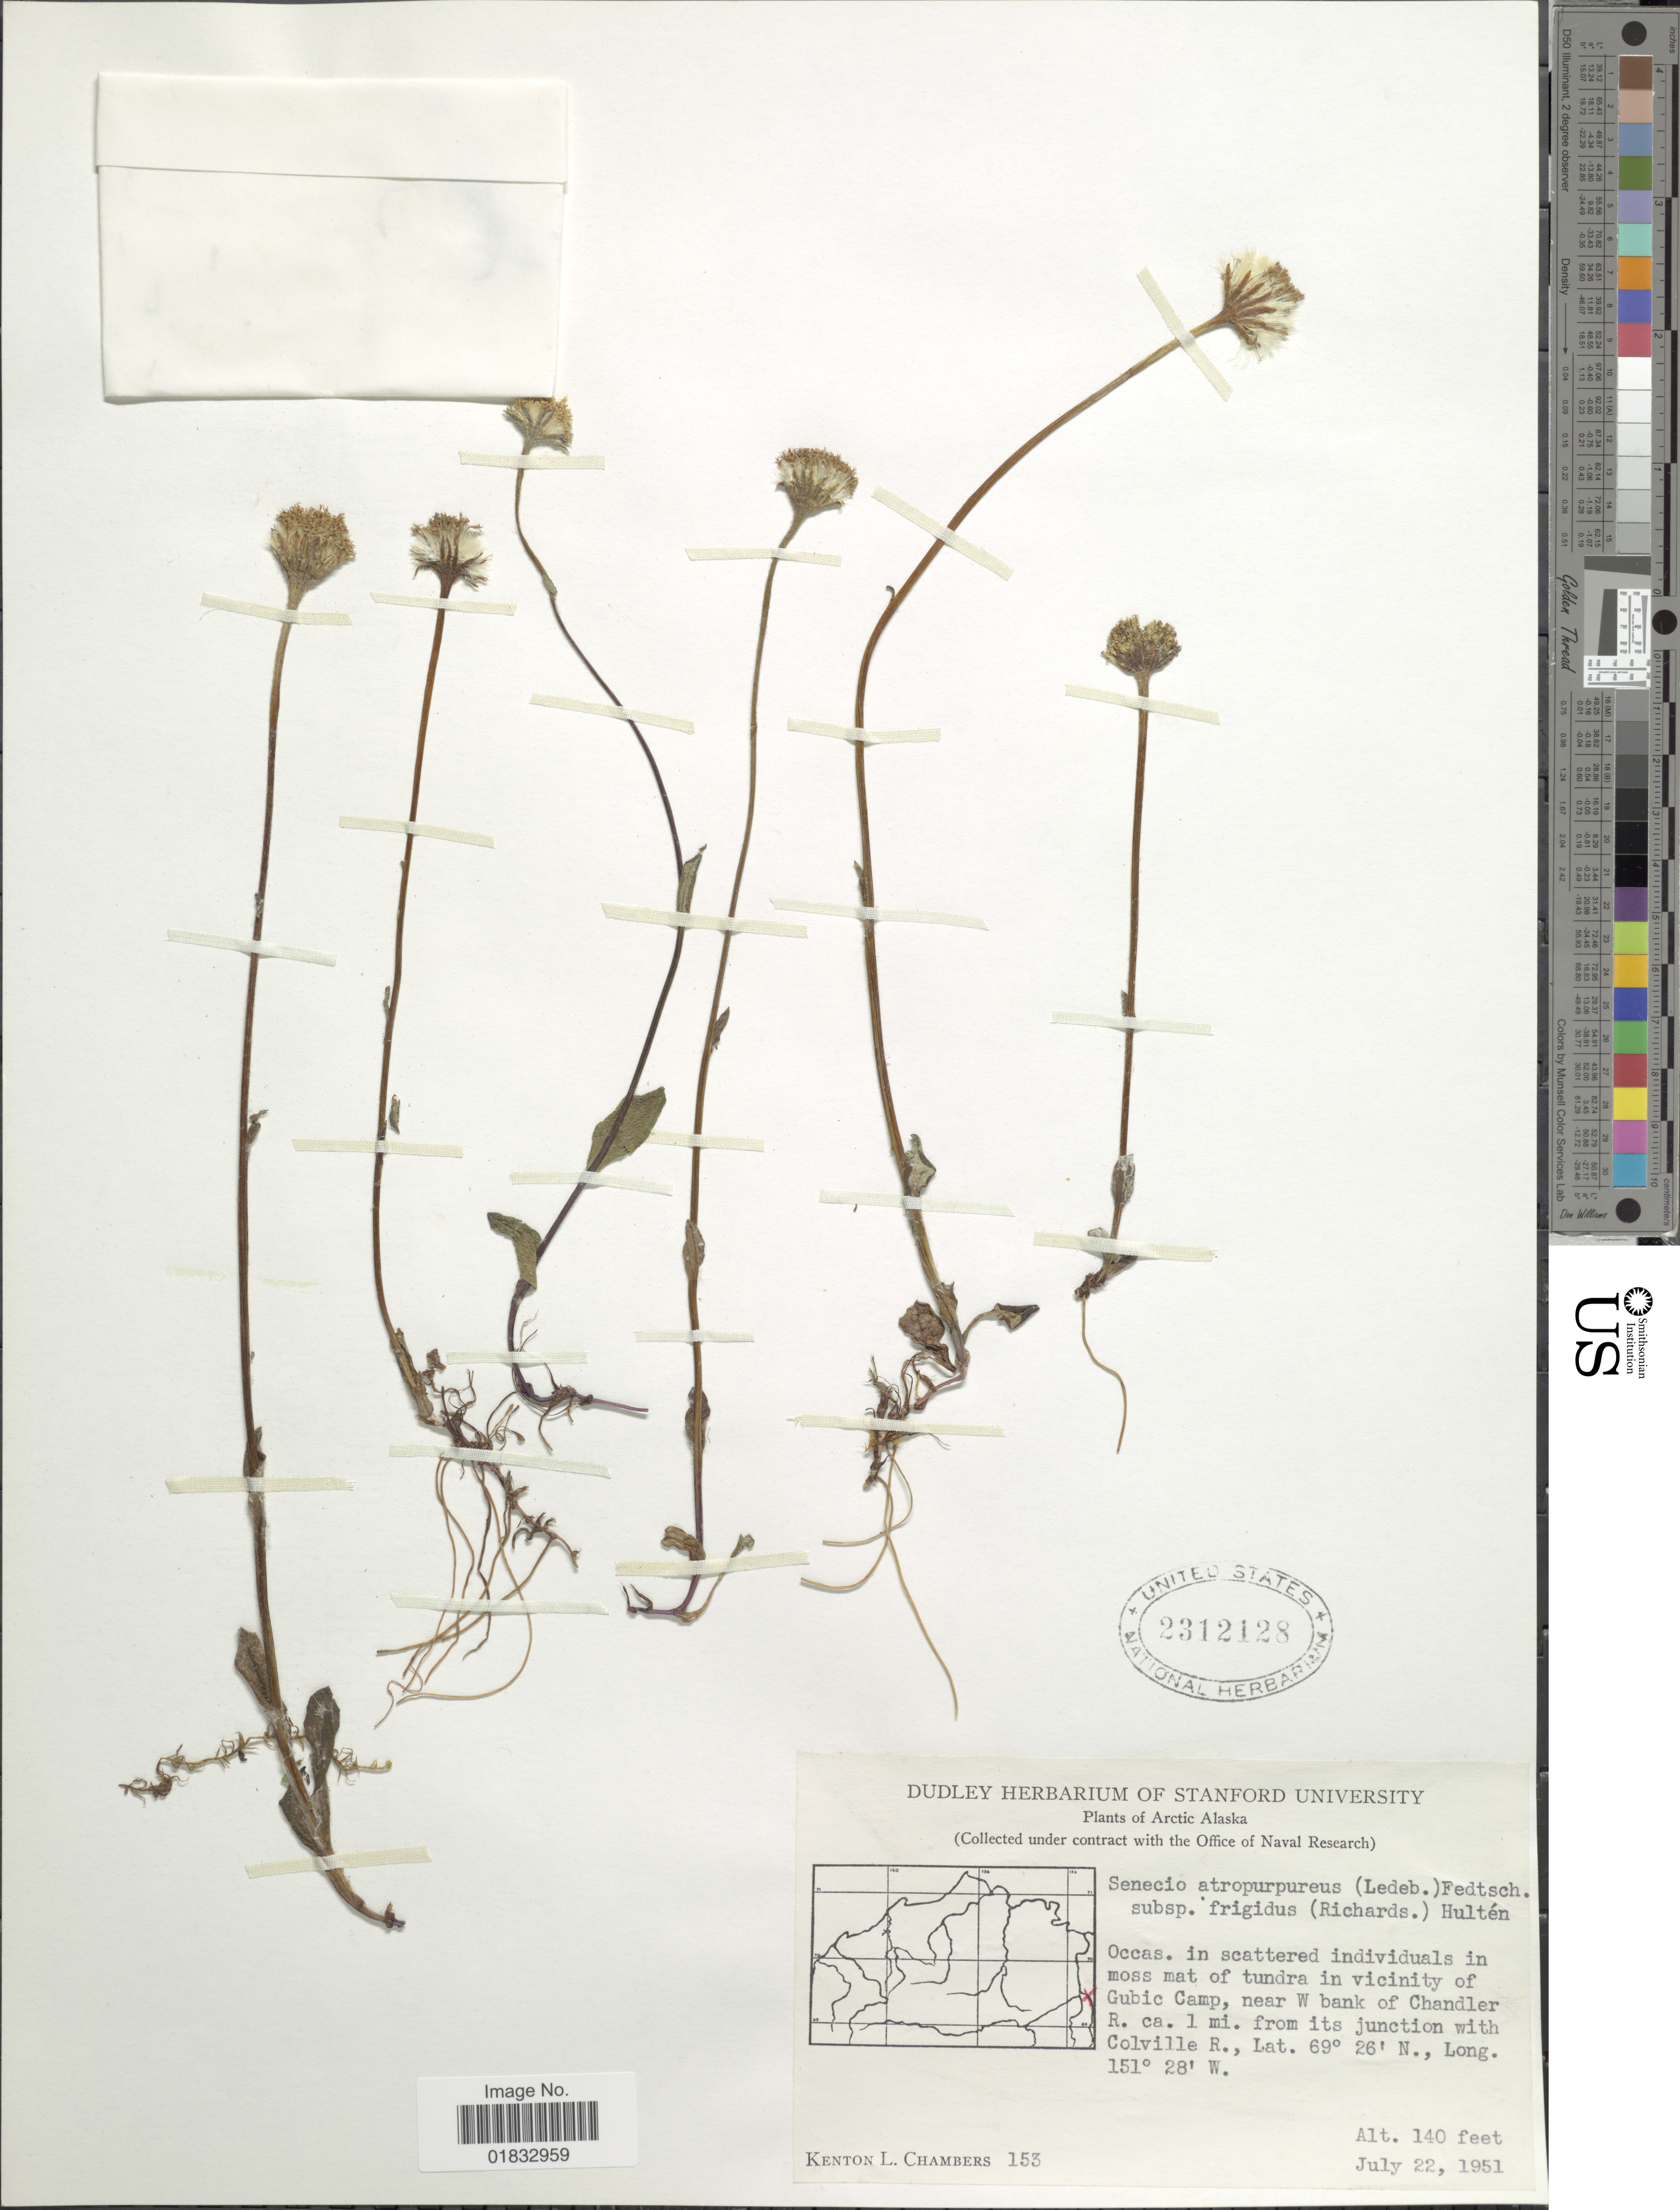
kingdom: Plantae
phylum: Tracheophyta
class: Magnoliopsida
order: Asterales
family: Asteraceae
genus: Tephroseris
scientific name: Tephroseris frigida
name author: (Richardson) Holub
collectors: K. L. Chambers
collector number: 153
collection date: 1951-07-22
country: United States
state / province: Alaska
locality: Arctic Alaska. Occas in scattered individuals in moss mat of tundra in vicinity of Gubic Camp, near W bank of Chandler R. ca 1 mi from its junction with Colville R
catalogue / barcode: US 2312128